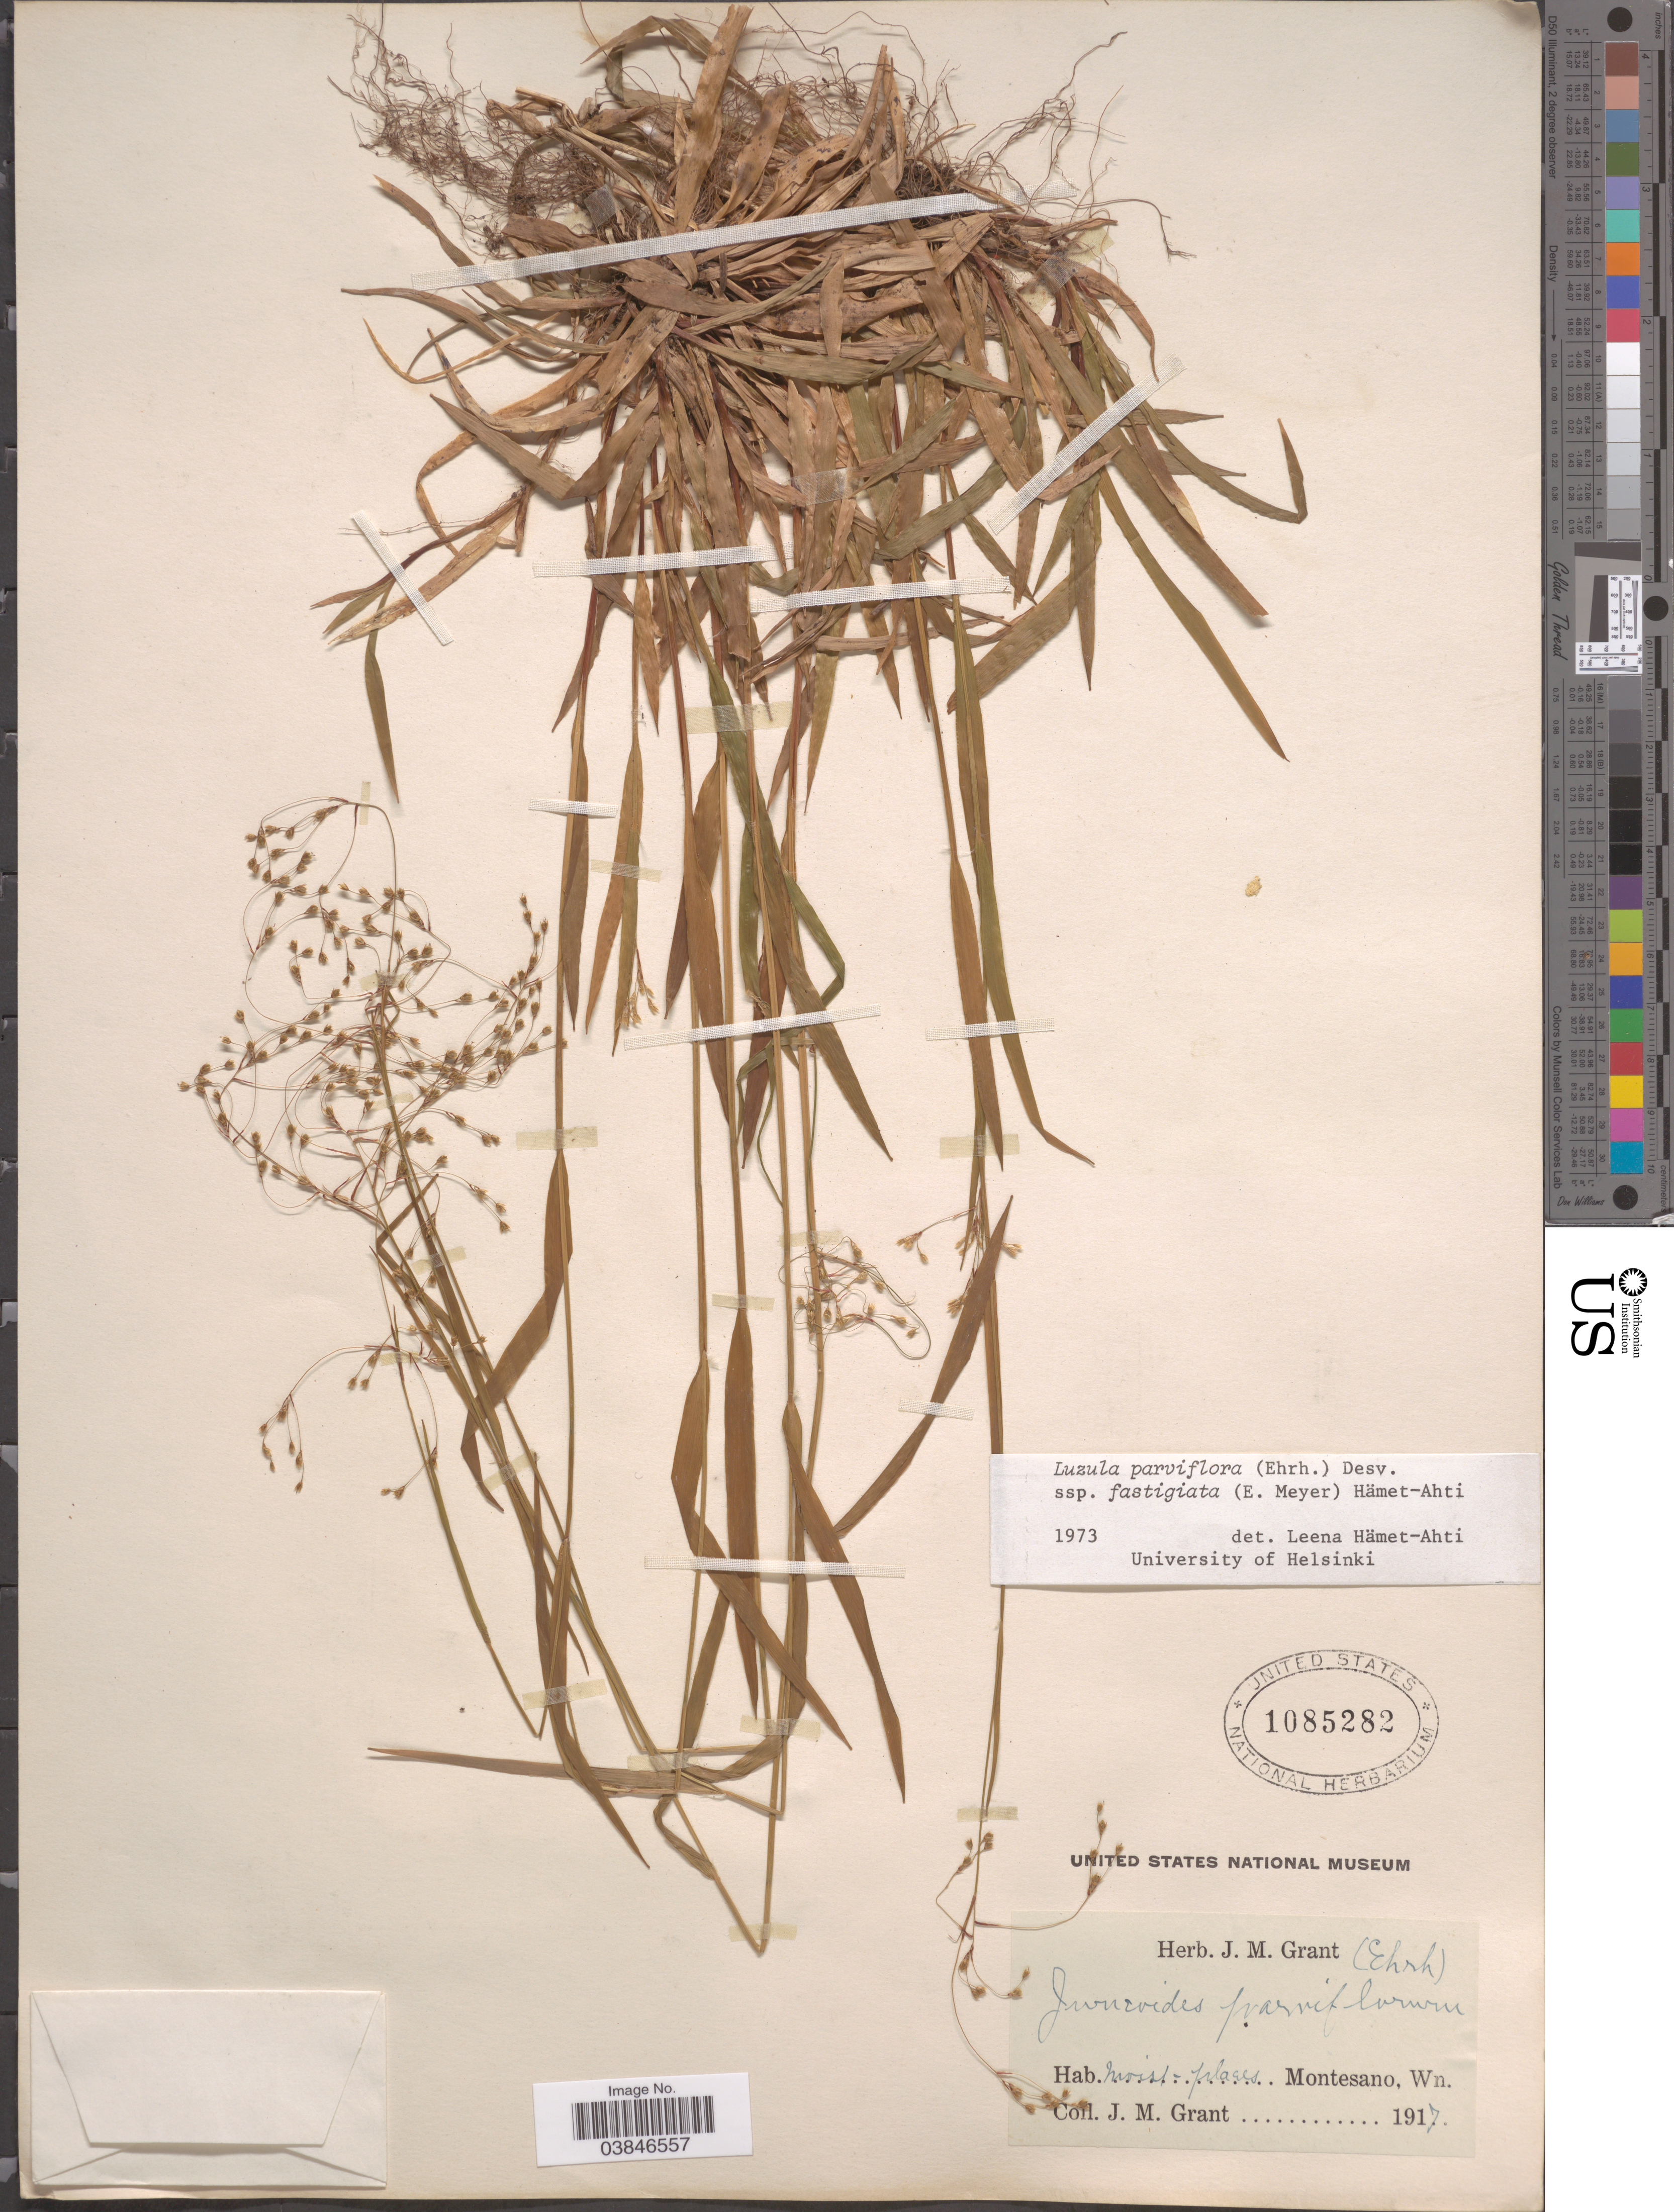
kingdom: Plantae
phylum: Tracheophyta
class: Liliopsida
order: Poales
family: Juncaceae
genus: Luzula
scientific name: Luzula parviflora subsp. fastigiata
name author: Buchenau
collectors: J. M. Grant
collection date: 1917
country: United States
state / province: Washington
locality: Montesano, Wn.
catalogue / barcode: US 1085282